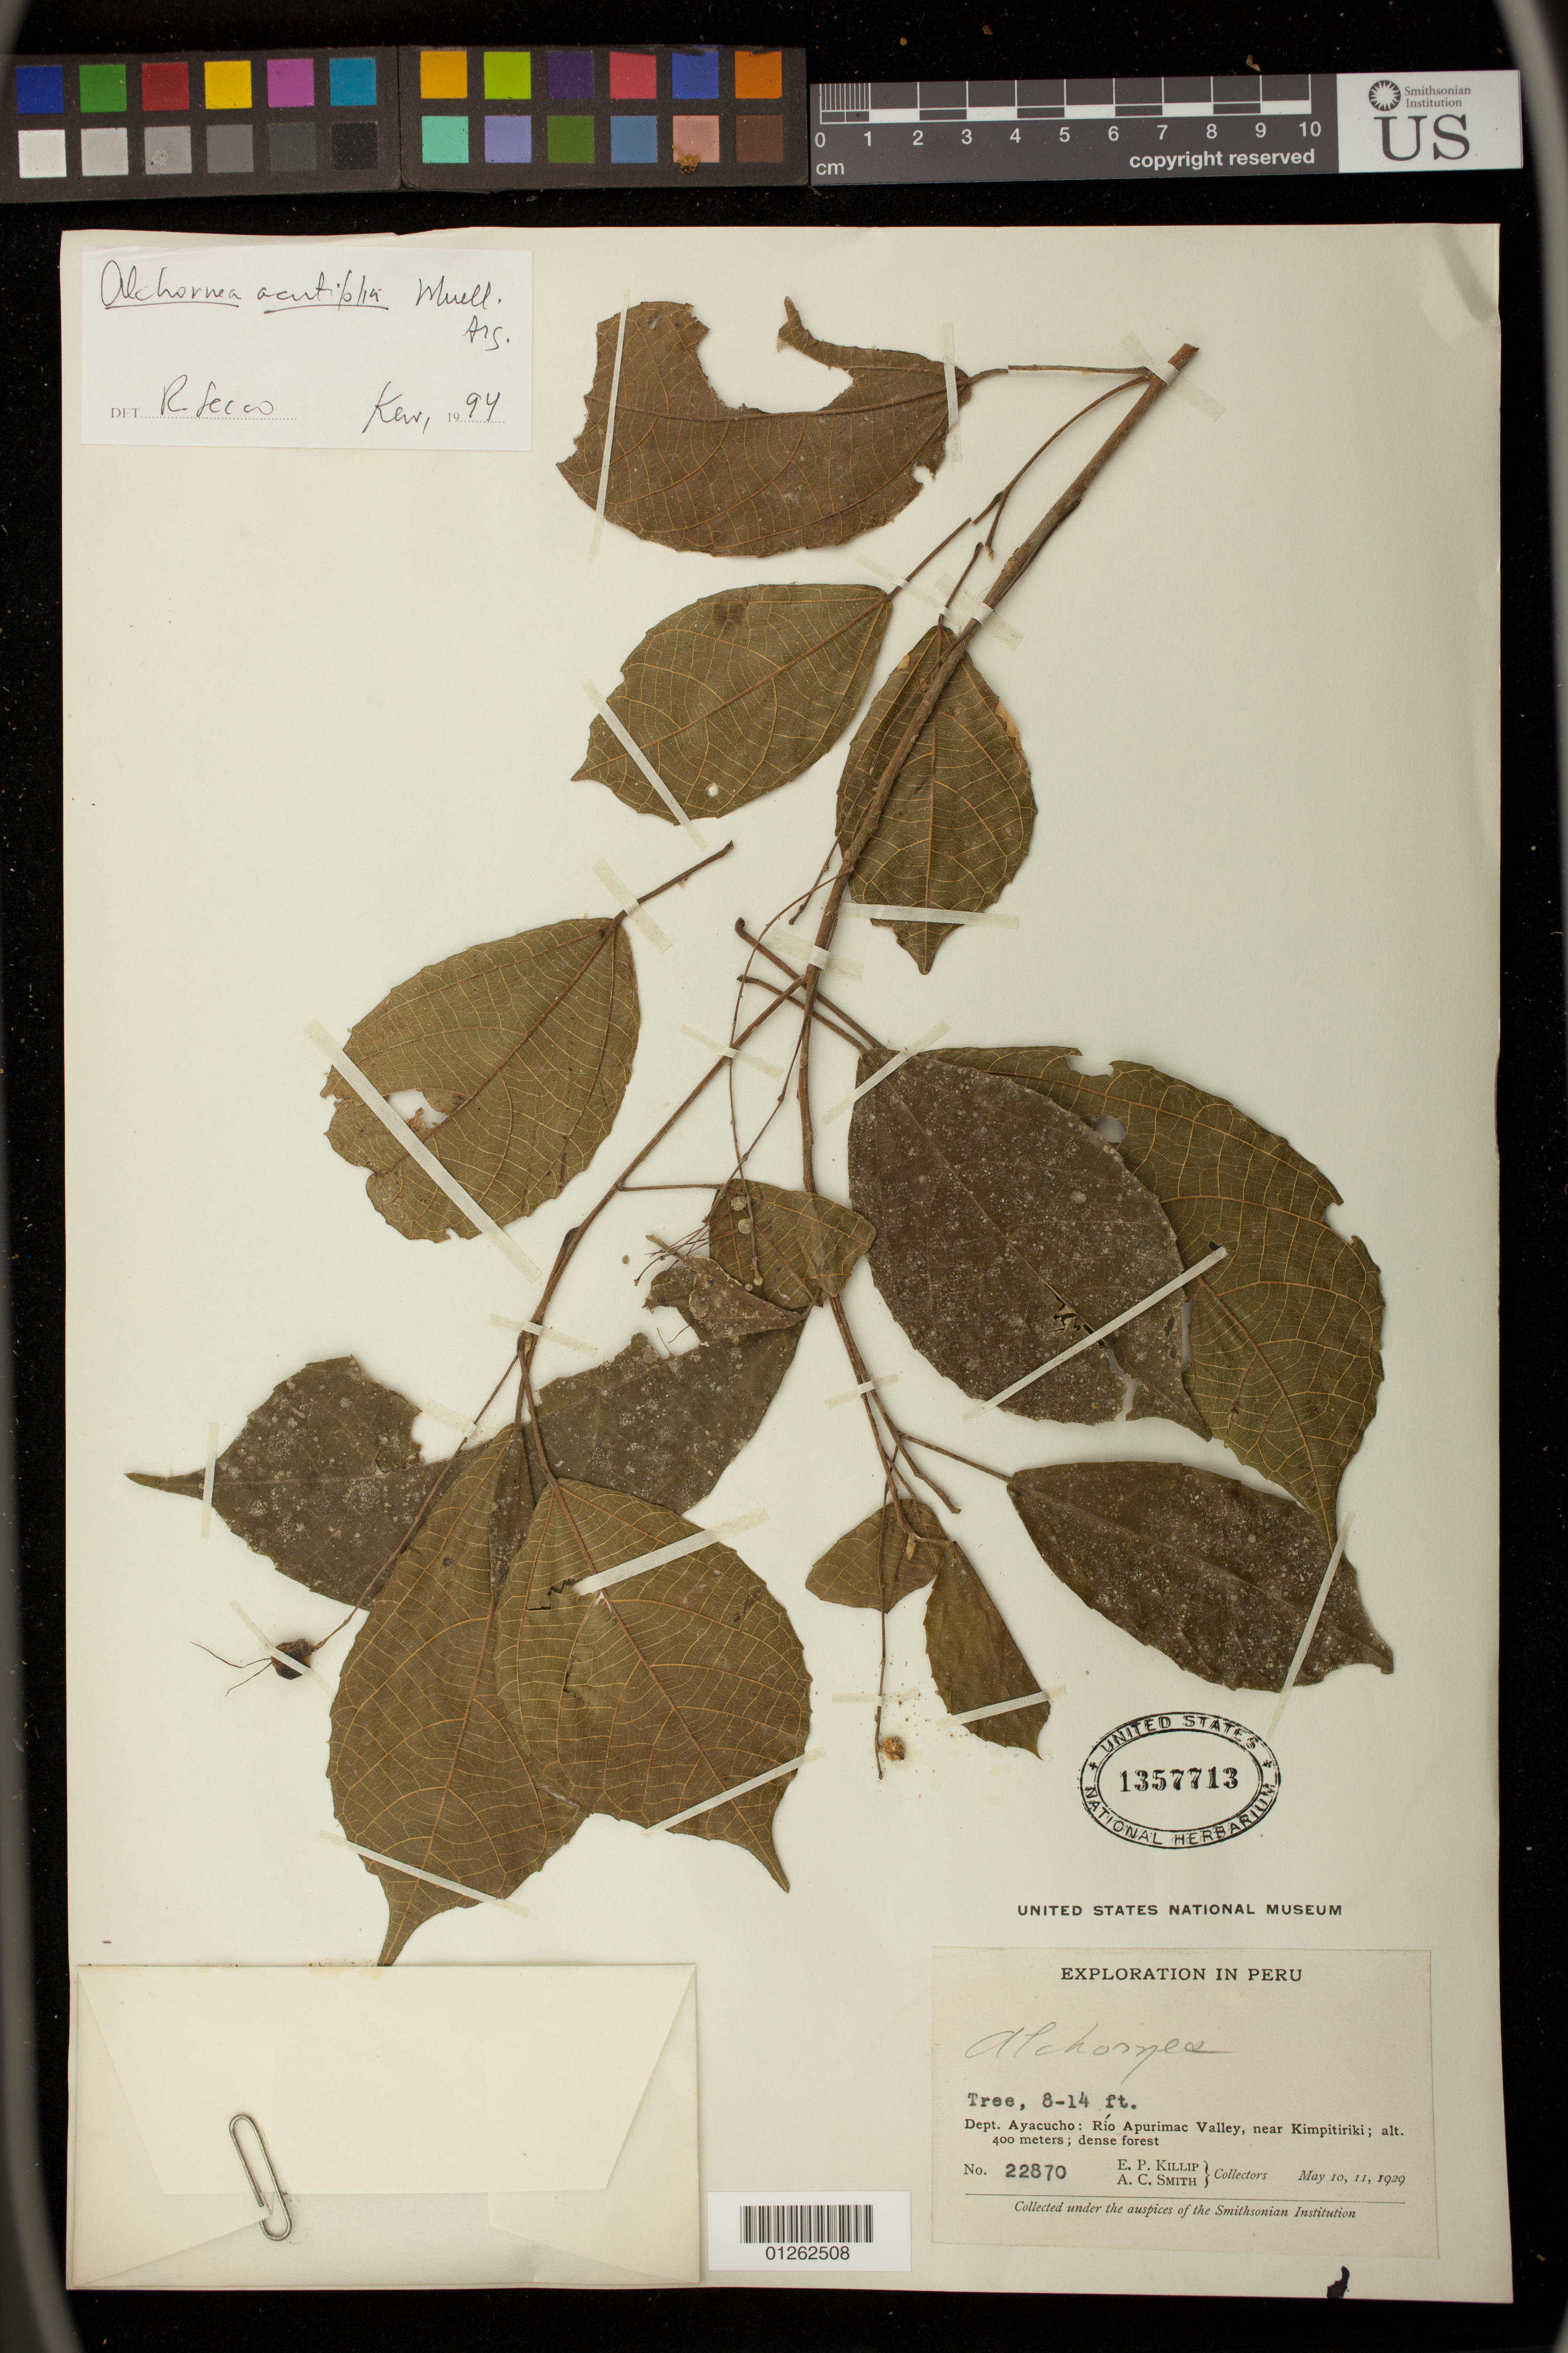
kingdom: Plantae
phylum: Tracheophyta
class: Magnoliopsida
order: Malpighiales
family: Euphorbiaceae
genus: Alchornea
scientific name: Alchornea acutifolia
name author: Müll. Arg.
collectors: E. P. Killip & A. C. Smith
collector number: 22870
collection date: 1929-05-10/1929-05-11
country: Peru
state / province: Ayacucho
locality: Rio Apurimac Valley, near Kimpitiriki [Quimpitirique].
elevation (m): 400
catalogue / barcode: US 1357713